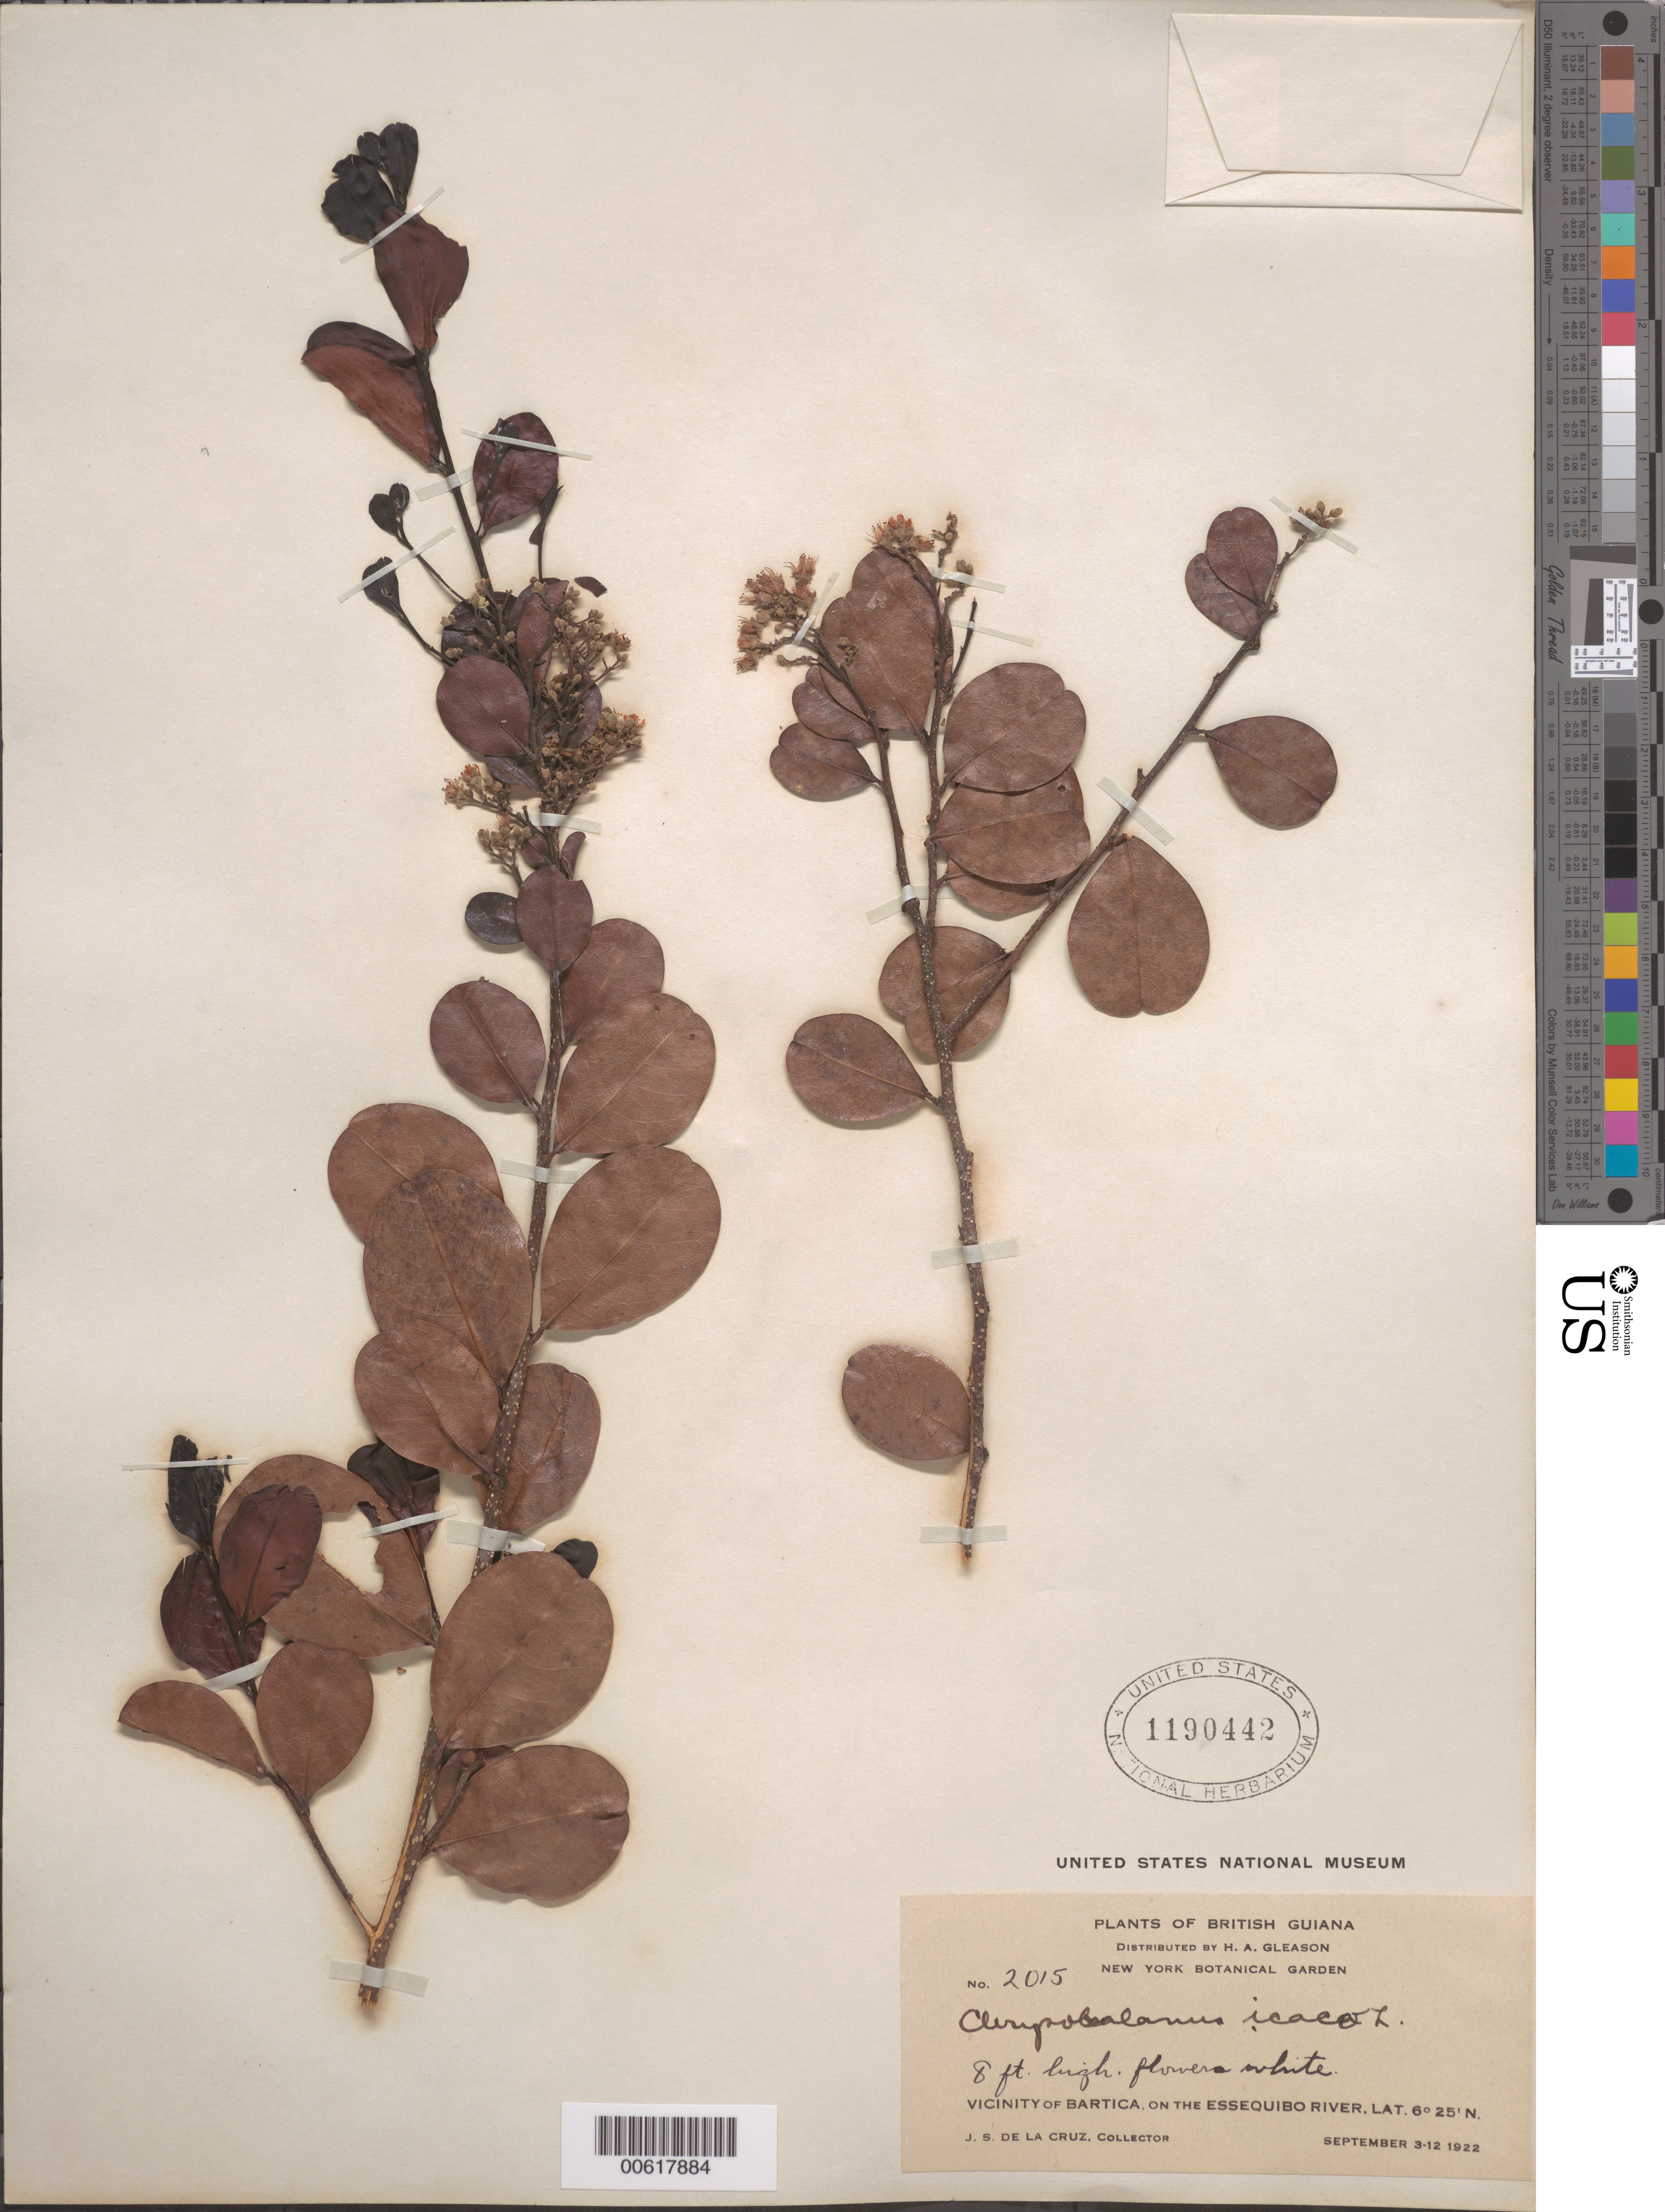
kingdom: Plantae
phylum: Tracheophyta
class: Magnoliopsida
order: Malpighiales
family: Chrysobalanaceae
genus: Chrysobalanus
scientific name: Chrysobalanus icaco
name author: L.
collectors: J. S. de la Cruz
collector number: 2015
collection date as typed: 3-Sep-22 to 12-Sep-22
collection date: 1922-09-03/1922-09-12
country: Guyana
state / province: Cuyuni-Mazaruni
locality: Bartica, vic., on the Essequibo River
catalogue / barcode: US 1190442